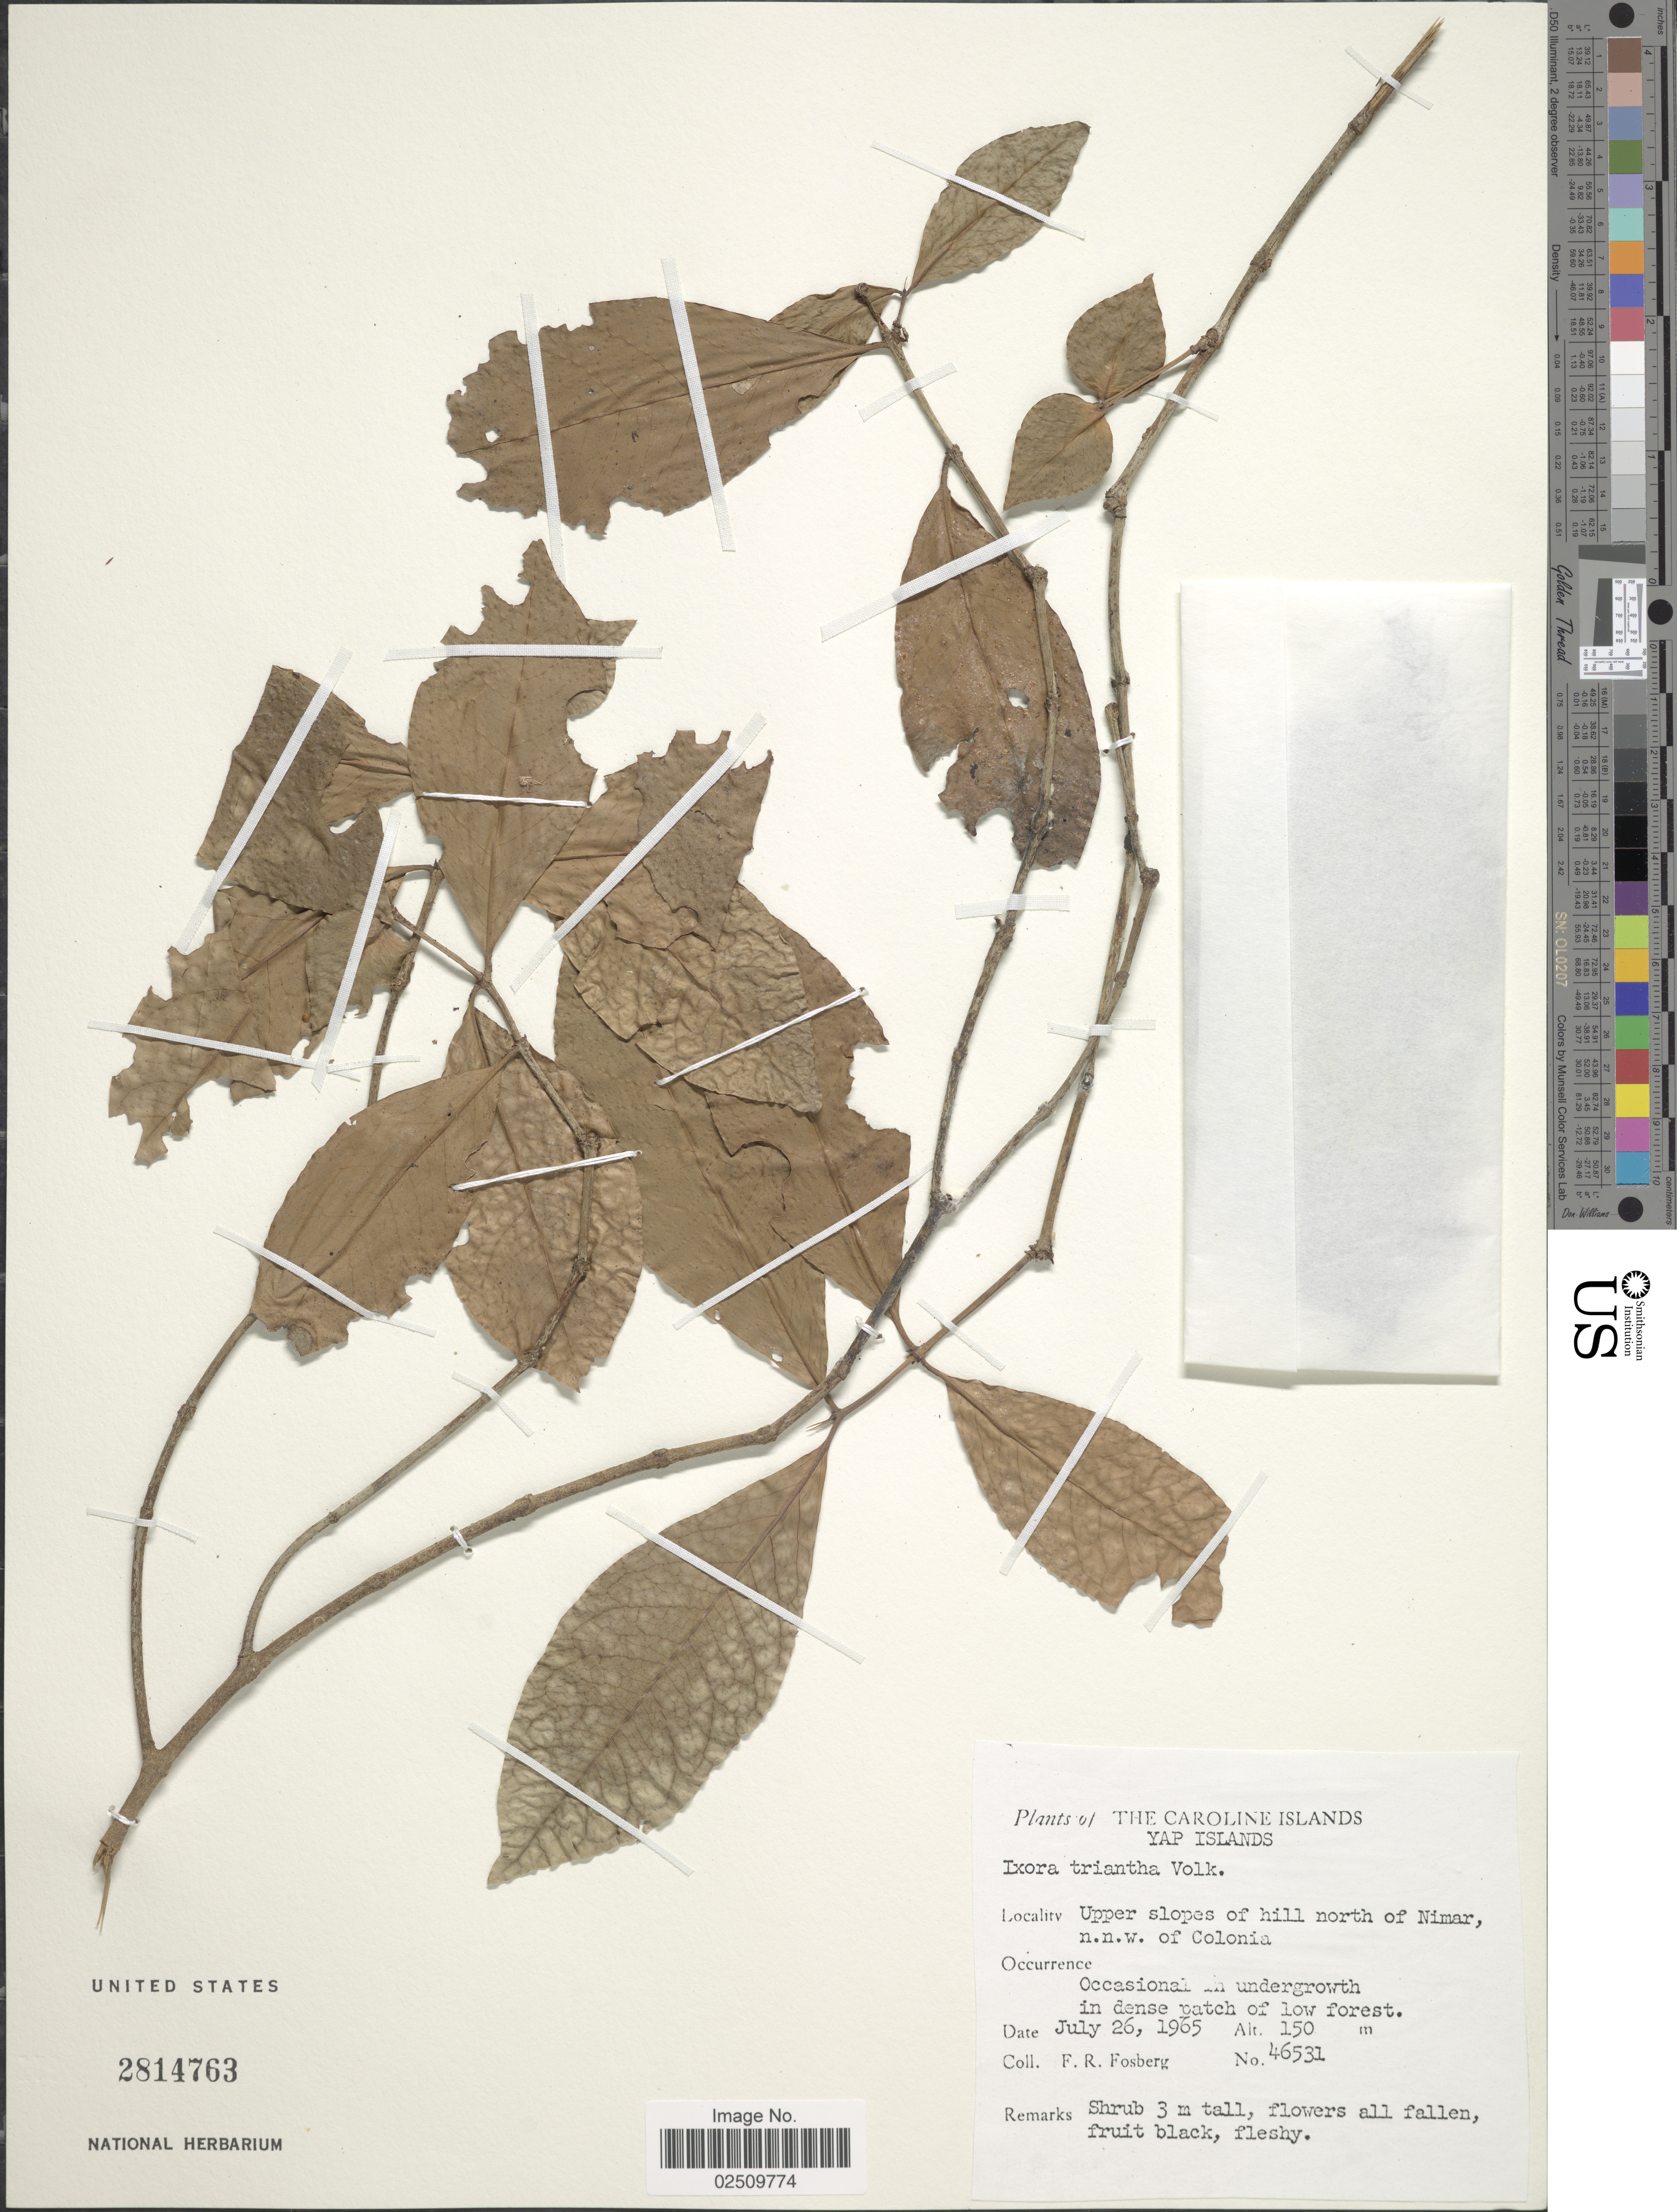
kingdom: Plantae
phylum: Tracheophyta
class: Magnoliopsida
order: Gentianales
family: Rubiaceae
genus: Ixora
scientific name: Ixora triantha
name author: Volkens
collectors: F. R. Fosberg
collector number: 46531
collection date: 1965-07-26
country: Micronesia, Federated States of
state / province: Yap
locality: Caroline Islands. Yap Islands. Upper slopes of hill north of Nimar, n.n.w. of Colonia.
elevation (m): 150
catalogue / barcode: US 2814763